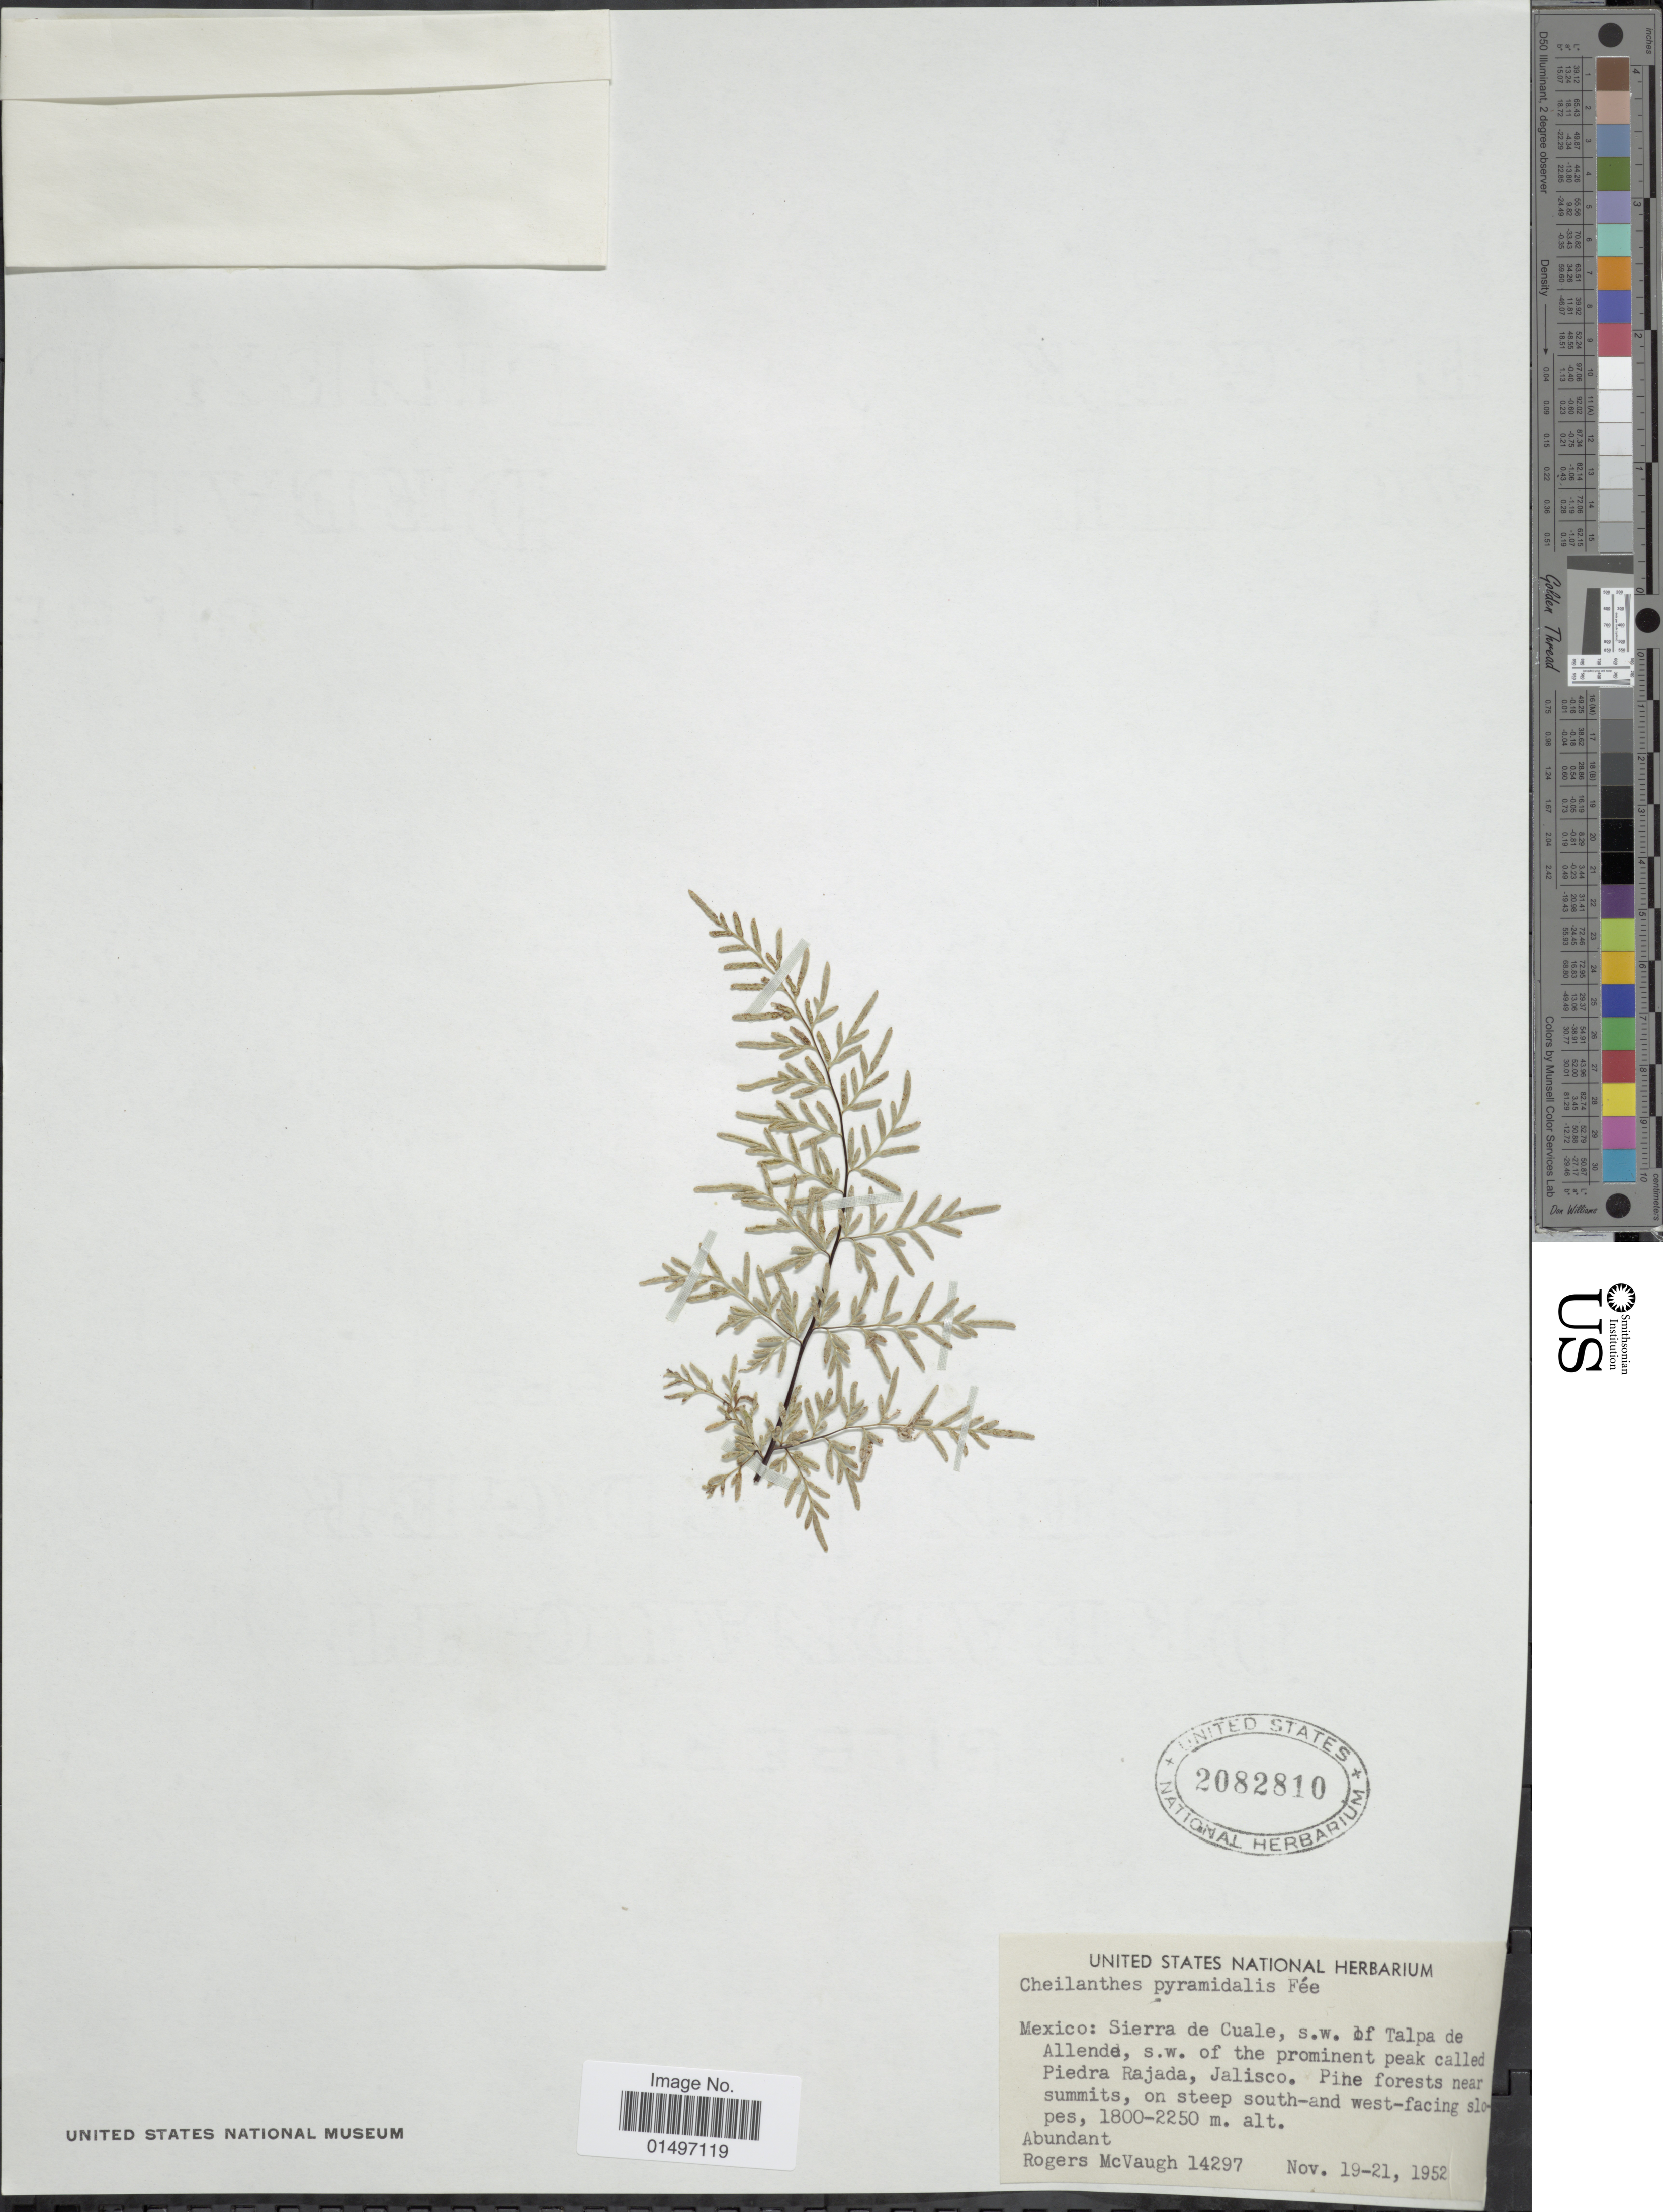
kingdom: Plantae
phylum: Tracheophyta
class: Polypodiopsida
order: Polypodiales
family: Pteridaceae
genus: Gaga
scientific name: Gaga hirsuta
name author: (Link) Fay W. Li & Windham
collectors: R. McVaugh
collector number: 14297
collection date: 1952-11-19/1952-11-21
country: Mexico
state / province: Jalisco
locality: Mexico: Sierra de Cuale, s.w. of Talpa de Allende, s.w. of the prominent peak calles Piedra Rajada. Pine forest near summits.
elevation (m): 1800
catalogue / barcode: US 2082810